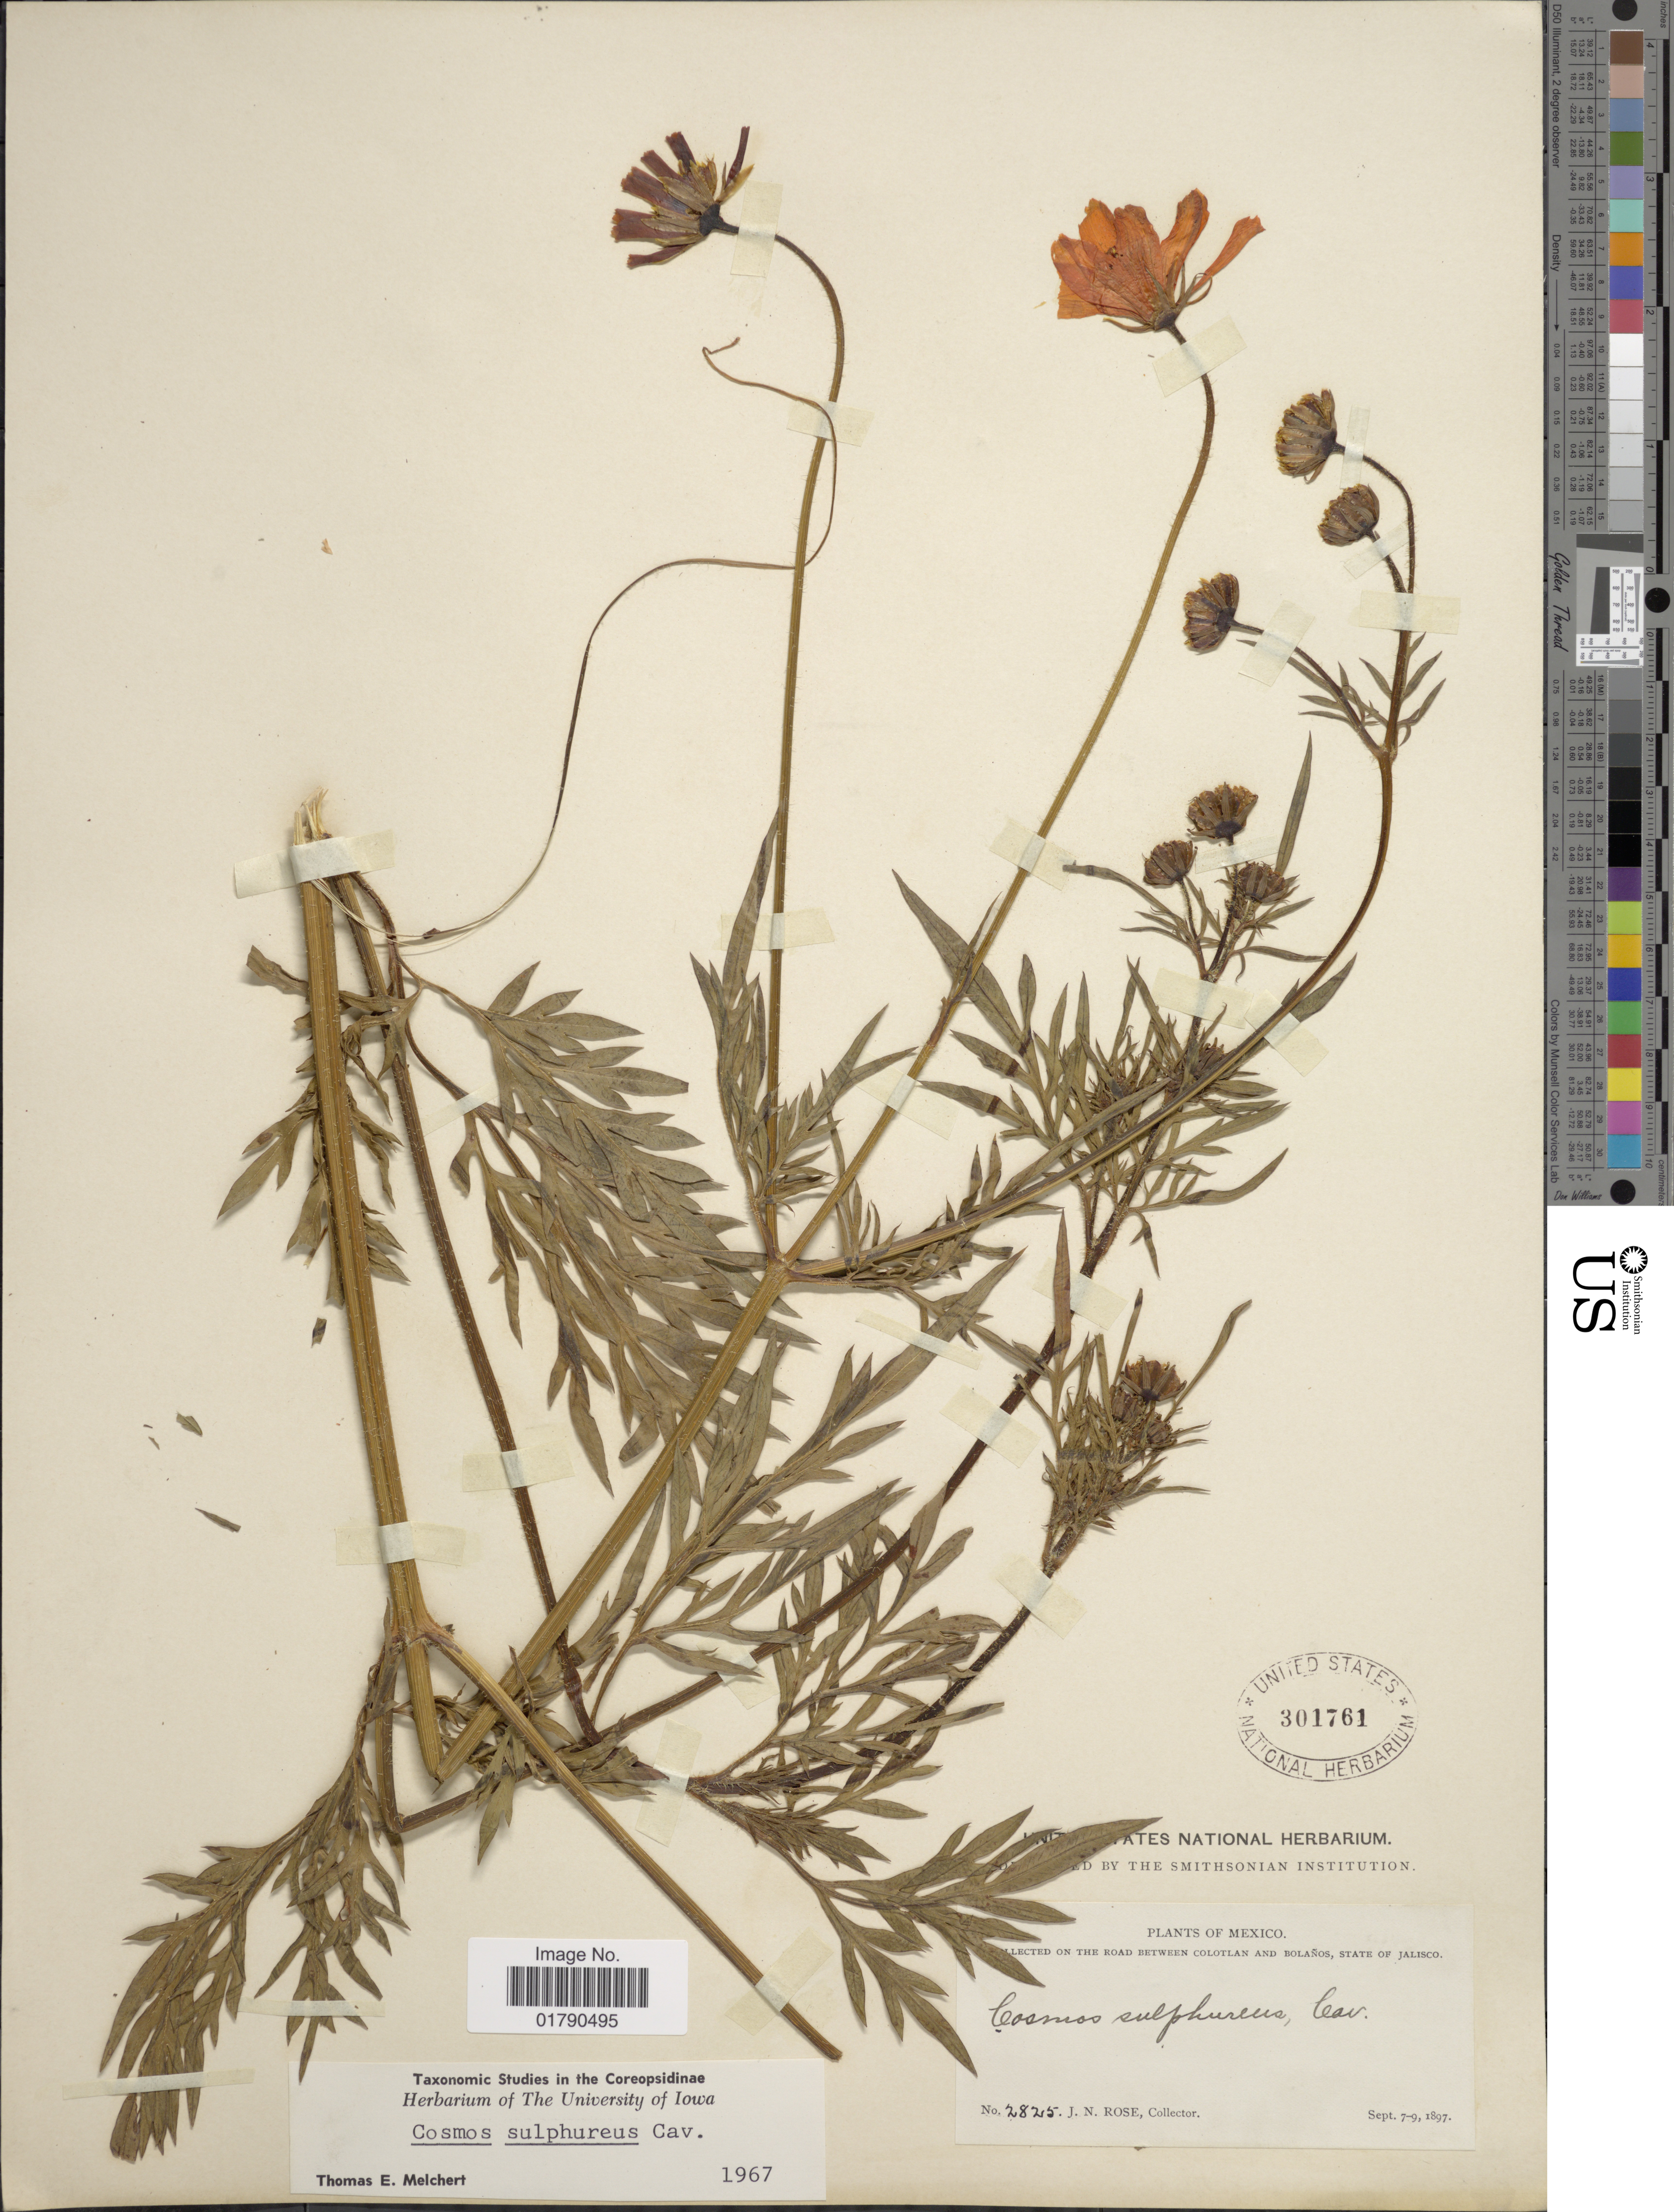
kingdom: Plantae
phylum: Tracheophyta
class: Magnoliopsida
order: Asterales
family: Asteraceae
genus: Cosmos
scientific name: Cosmos sulphureus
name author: Cav.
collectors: J. N. Rose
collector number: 2825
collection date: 1897-09-07/1897-09-09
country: Mexico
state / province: Jalisco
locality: Road between Colotlan and Bolanos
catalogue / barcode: US 301761